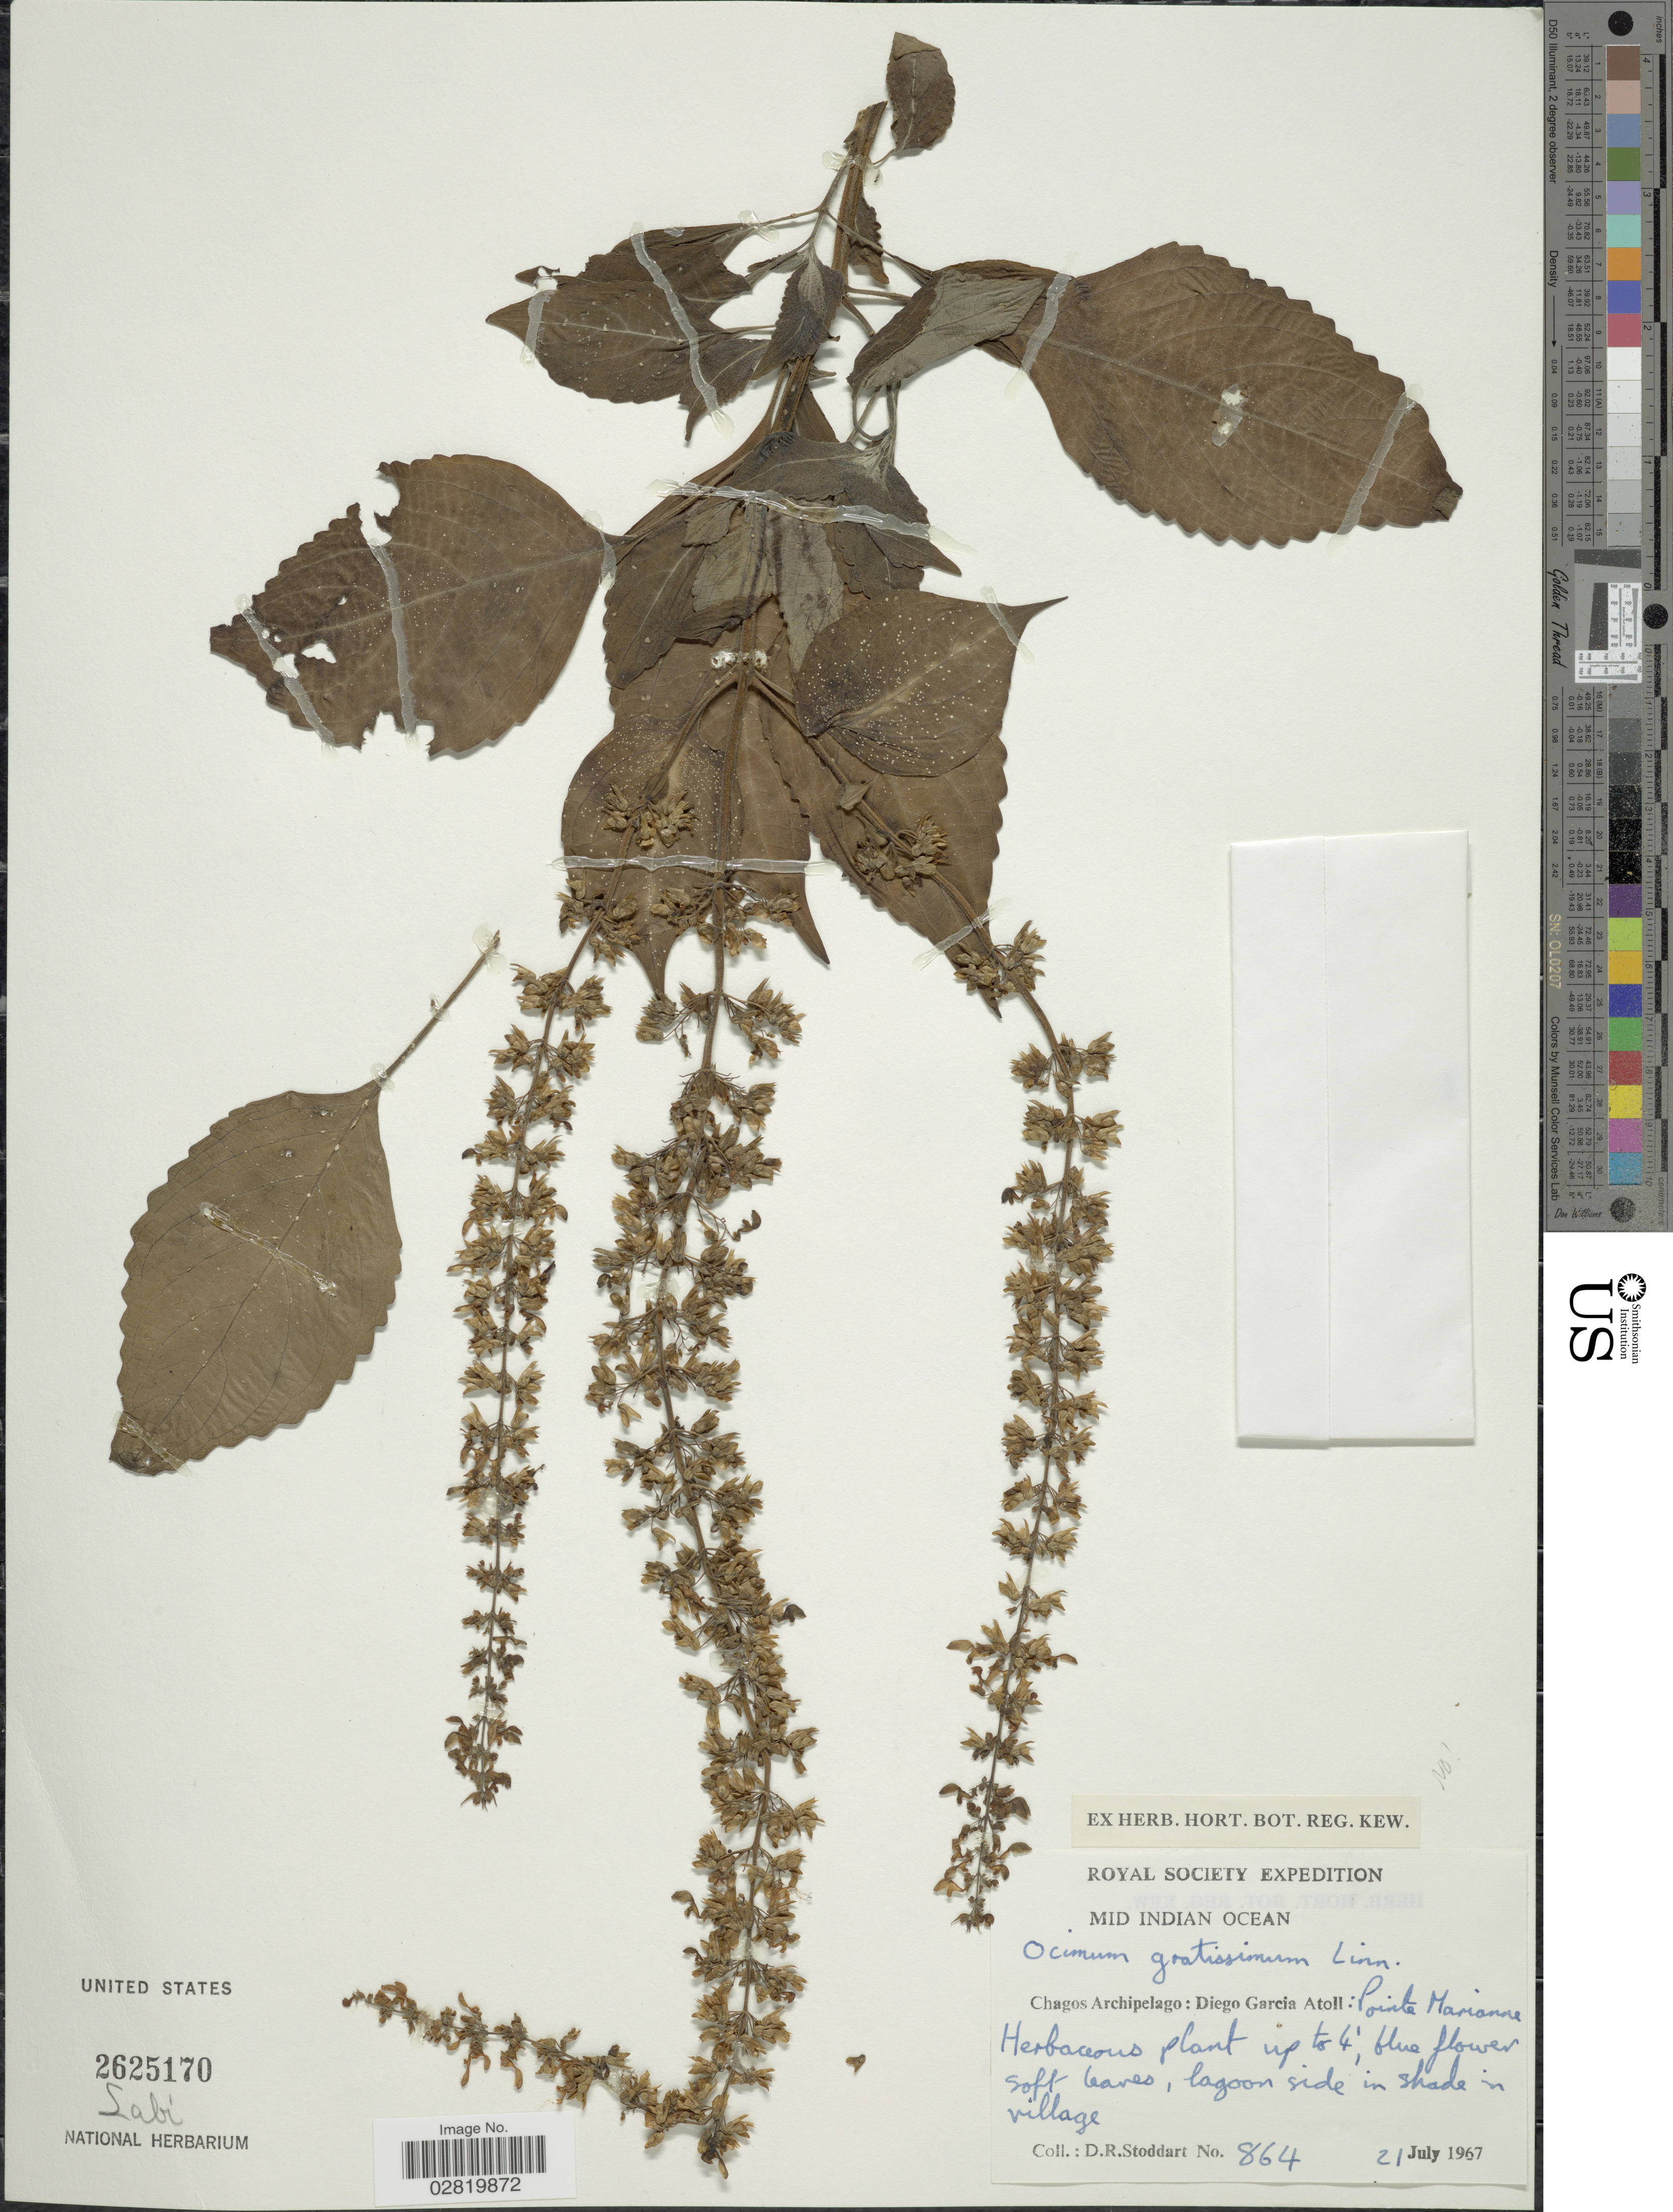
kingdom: Plantae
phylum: Tracheophyta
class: Magnoliopsida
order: Lamiales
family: Lamiaceae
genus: Ocimum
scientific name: Ocimum gratissimum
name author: L.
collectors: D. R. Stoddart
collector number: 864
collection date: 1967-07-21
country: British Indian Ocean Territory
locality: Mid Indian Ocean, Chagos Archipelago: Diego Garcia Atoll: Pointe Marianne.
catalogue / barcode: US 2625170